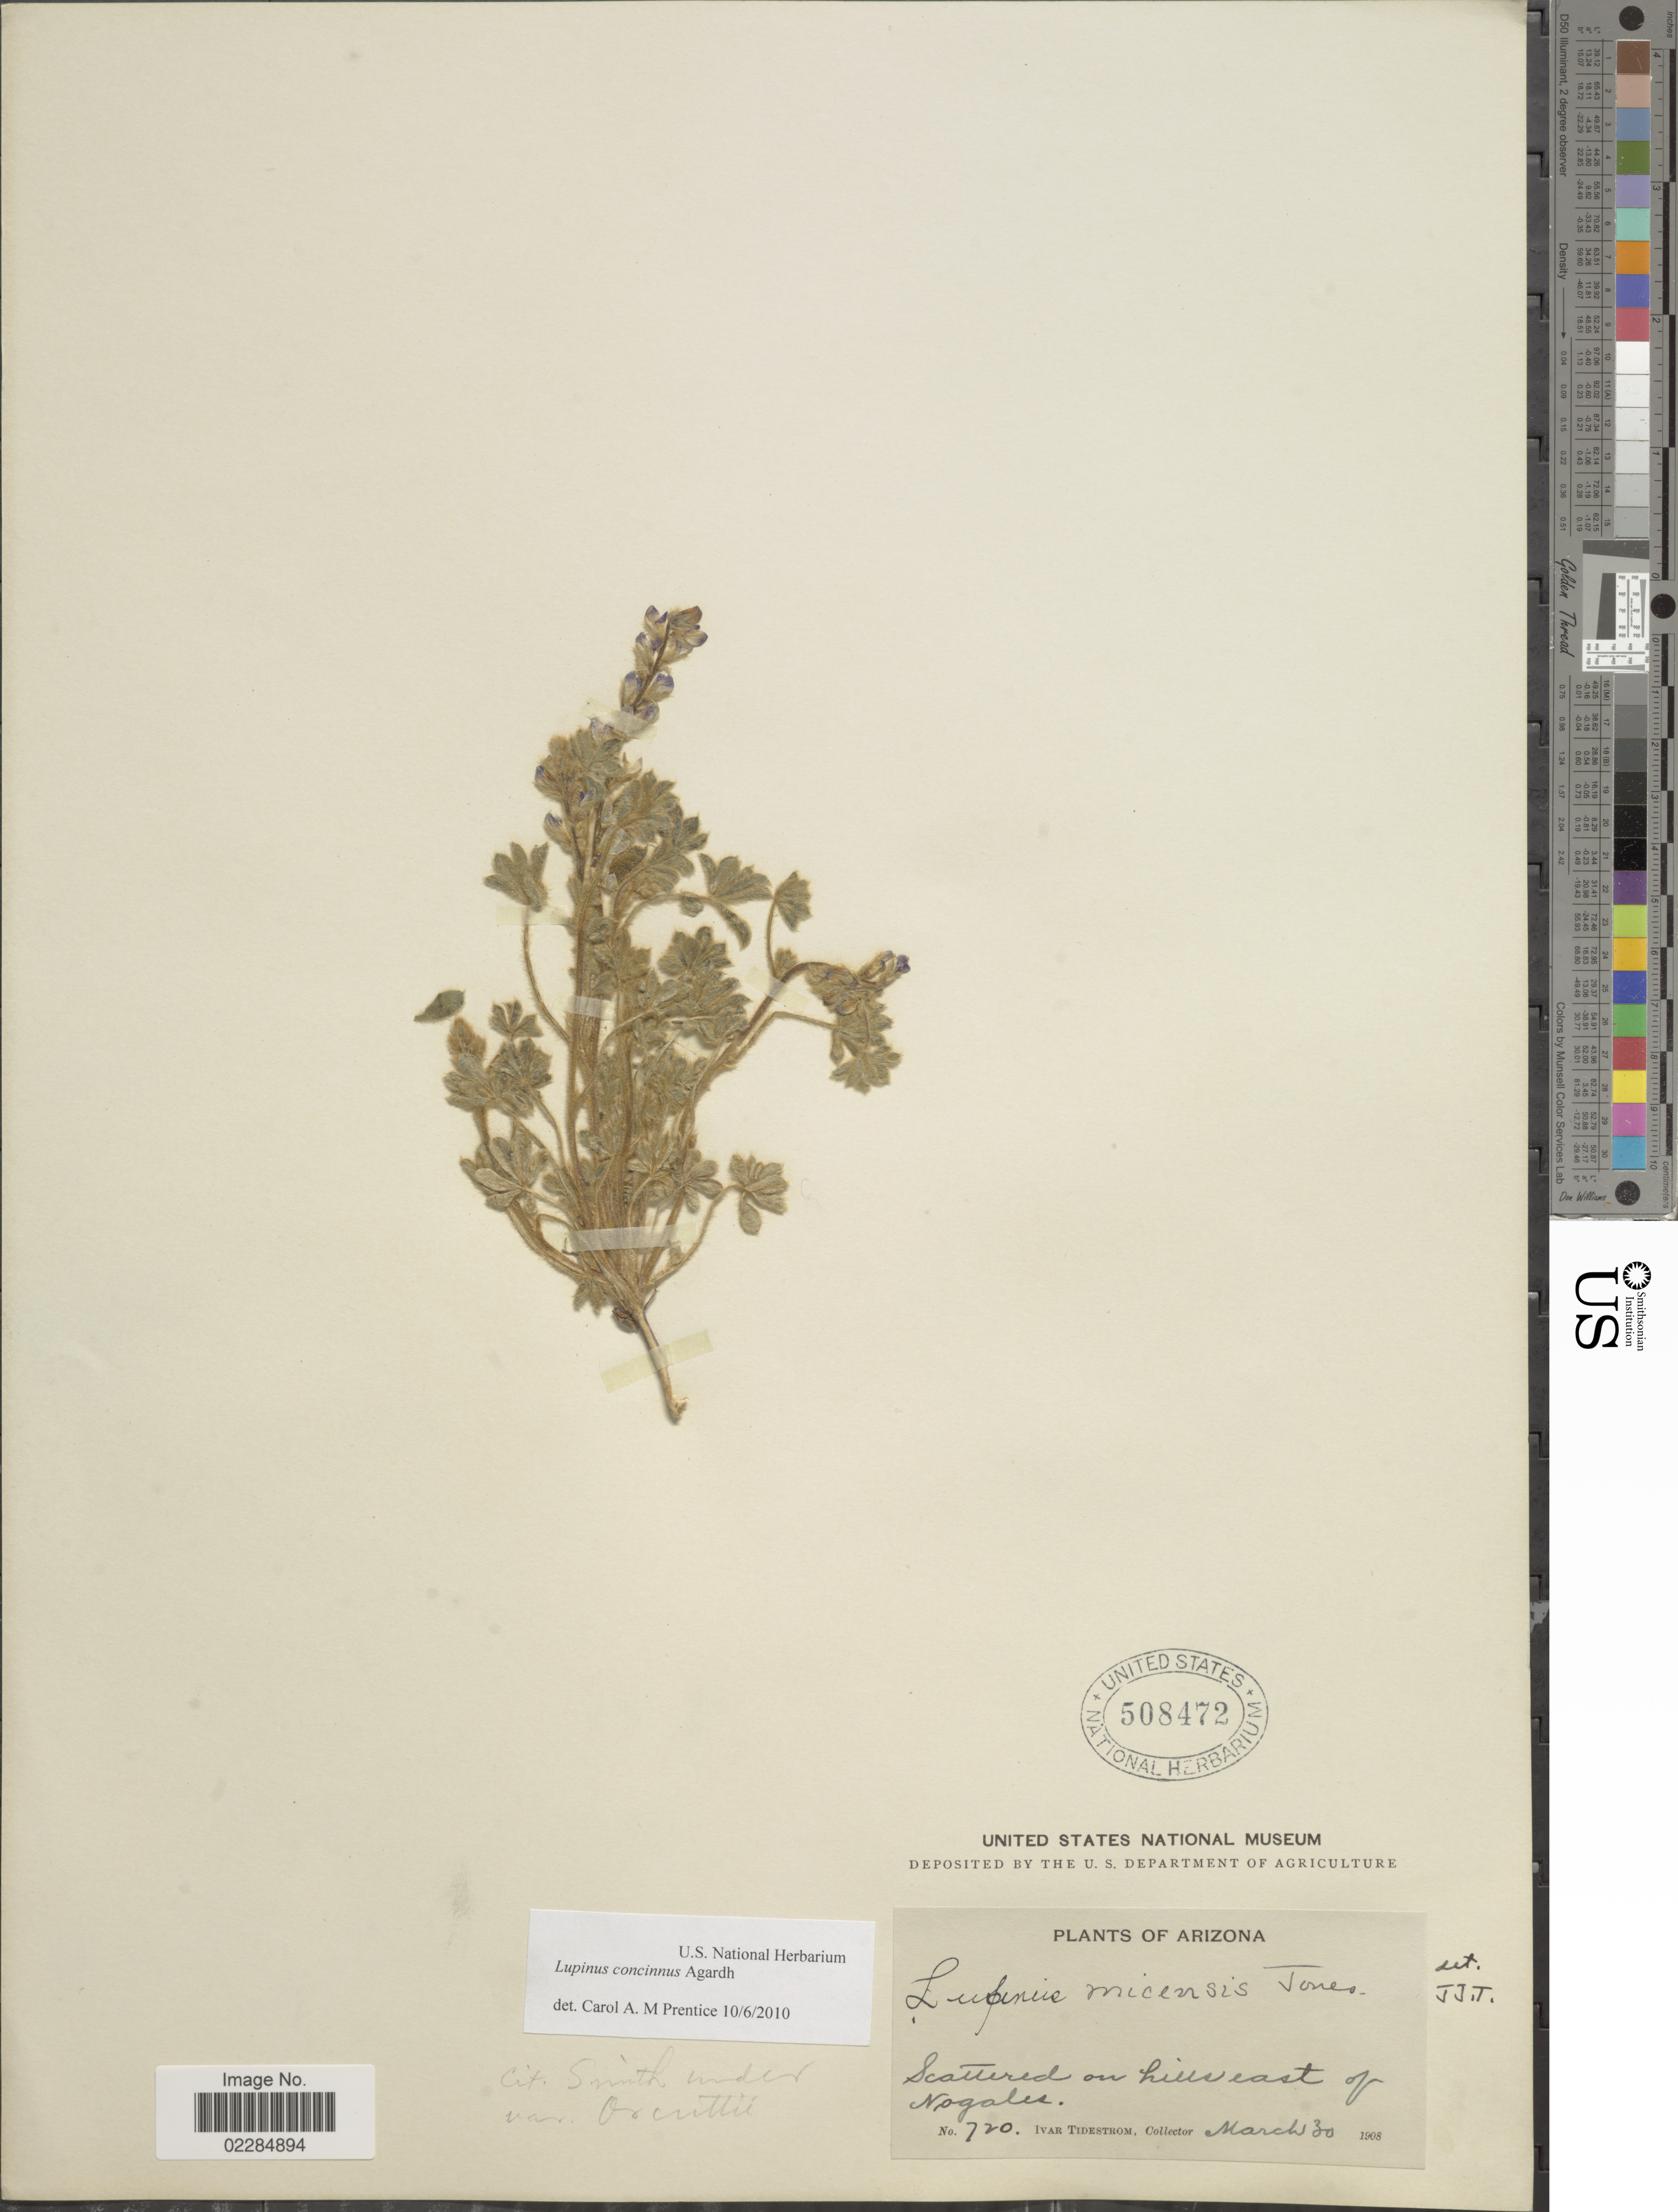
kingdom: Plantae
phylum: Tracheophyta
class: Magnoliopsida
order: Fabales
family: Fabaceae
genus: Lupinus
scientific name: Lupinus concinnus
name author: J. Agardh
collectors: I. F. Tidestrom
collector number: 720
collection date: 1908-03-30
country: United States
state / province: Arizona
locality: Scattered on hills east of Nogales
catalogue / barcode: US 508472